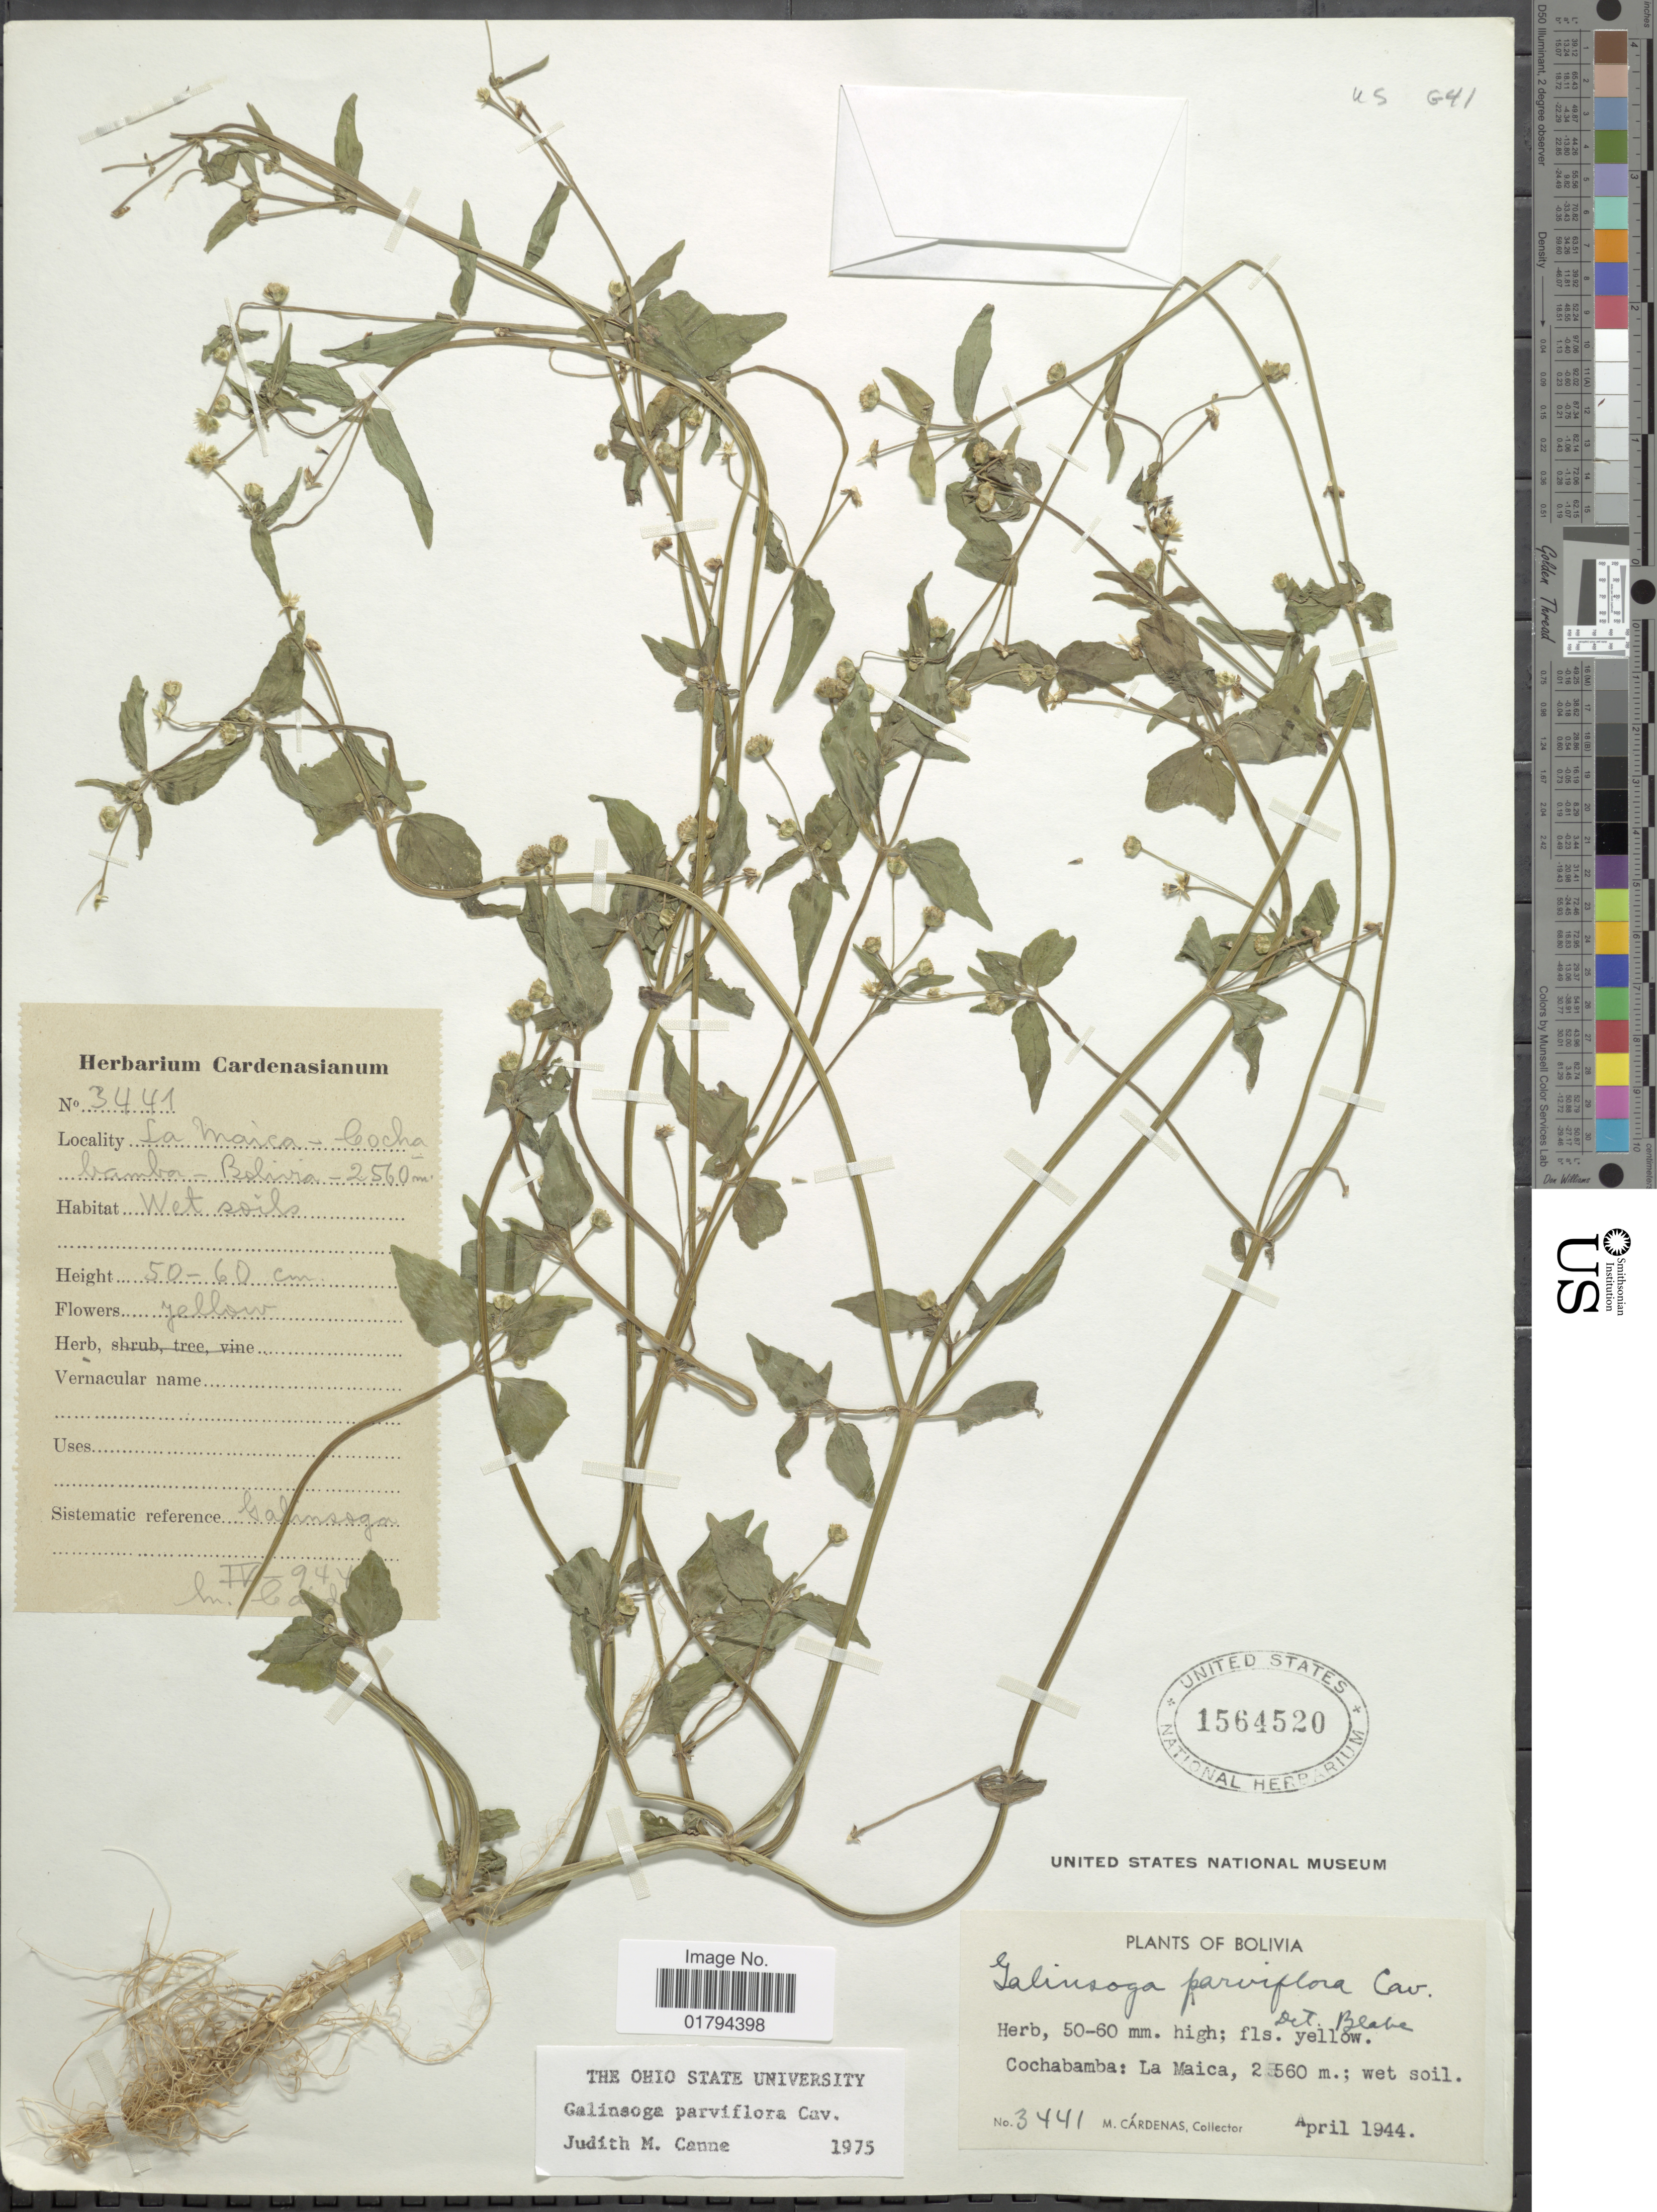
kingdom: Plantae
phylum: Tracheophyta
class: Magnoliopsida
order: Asterales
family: Asteraceae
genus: Galinsoga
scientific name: Galinsoga parviflora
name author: Cav.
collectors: M. Cárdenas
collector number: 3441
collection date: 1944-04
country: Bolivia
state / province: Cochabamba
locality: La Maica, wet soils.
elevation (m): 2560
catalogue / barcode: US 156520